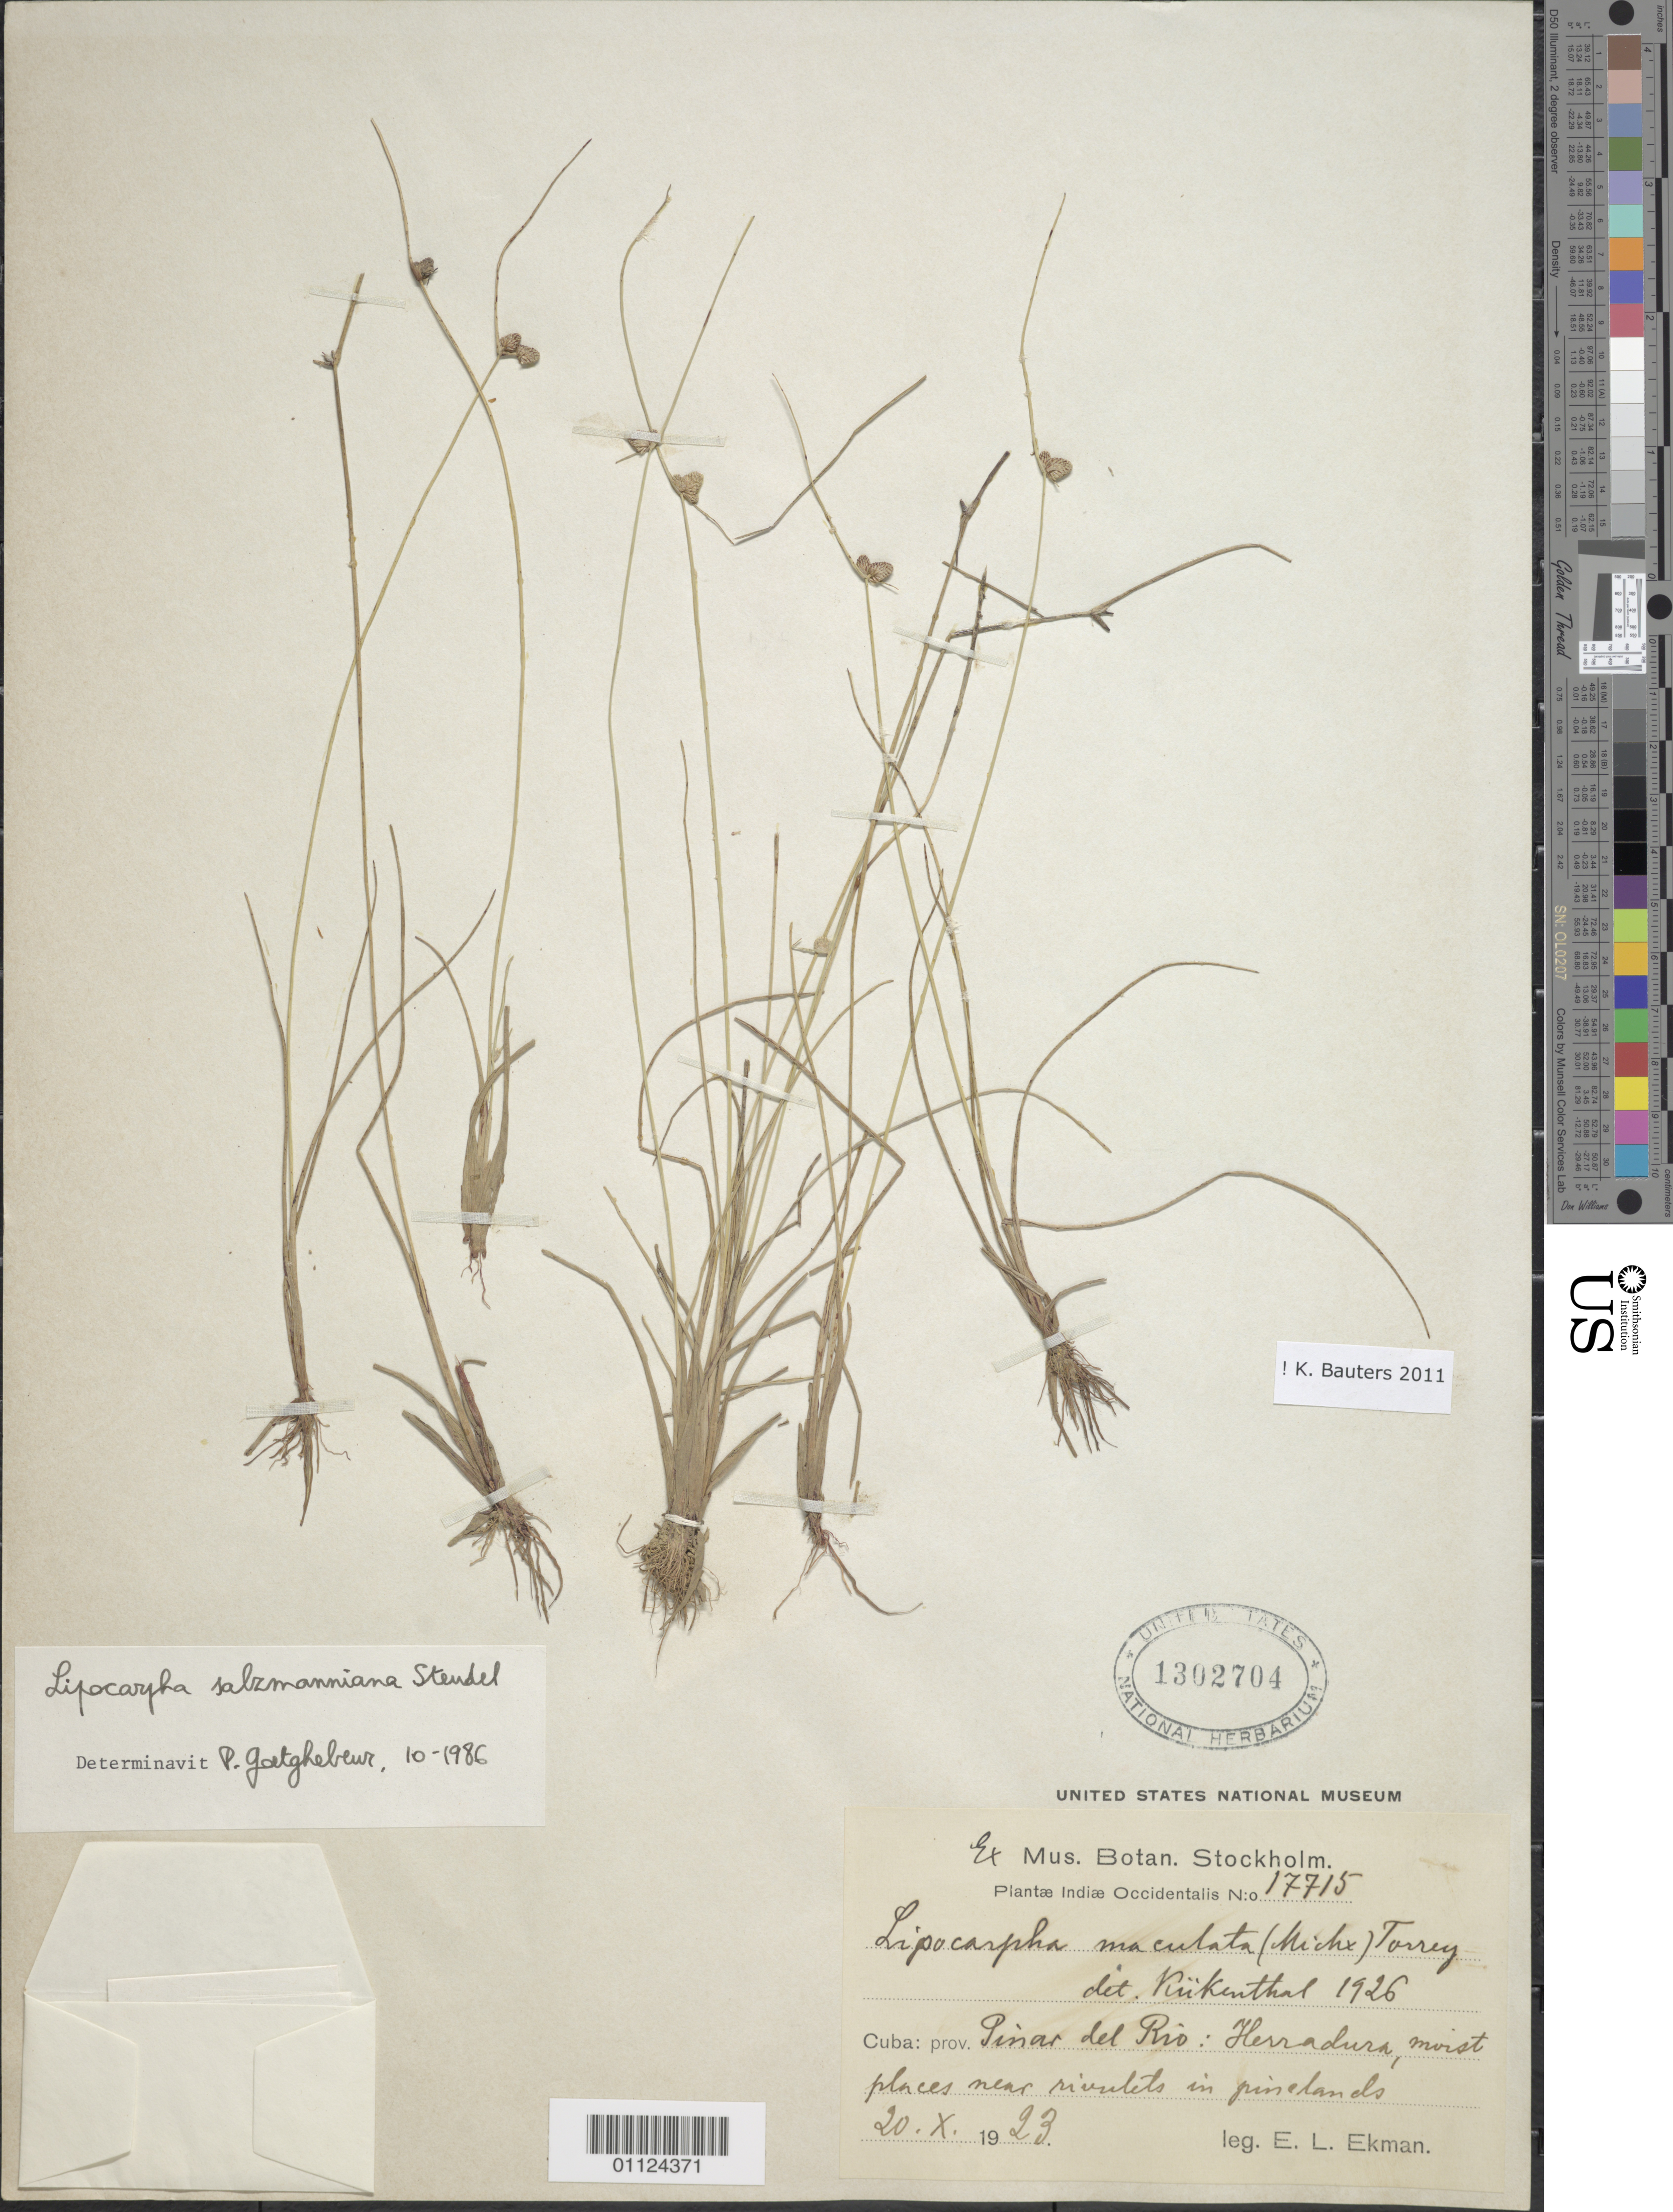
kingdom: Plantae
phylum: Tracheophyta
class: Liliopsida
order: Poales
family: Cyperaceae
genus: Cyperus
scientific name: Cyperus salzmannianus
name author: (Steud.) Bauters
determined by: Strong, M. T., (US), Smithsonian Institution - National Museum of Natural History (UNITED STATES)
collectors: E. L. Ekman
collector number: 17715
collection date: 1923-10-20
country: Cuba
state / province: Pinar del Río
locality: Herradura.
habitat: Moist places near rivulets in pinelands.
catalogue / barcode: US 1302704